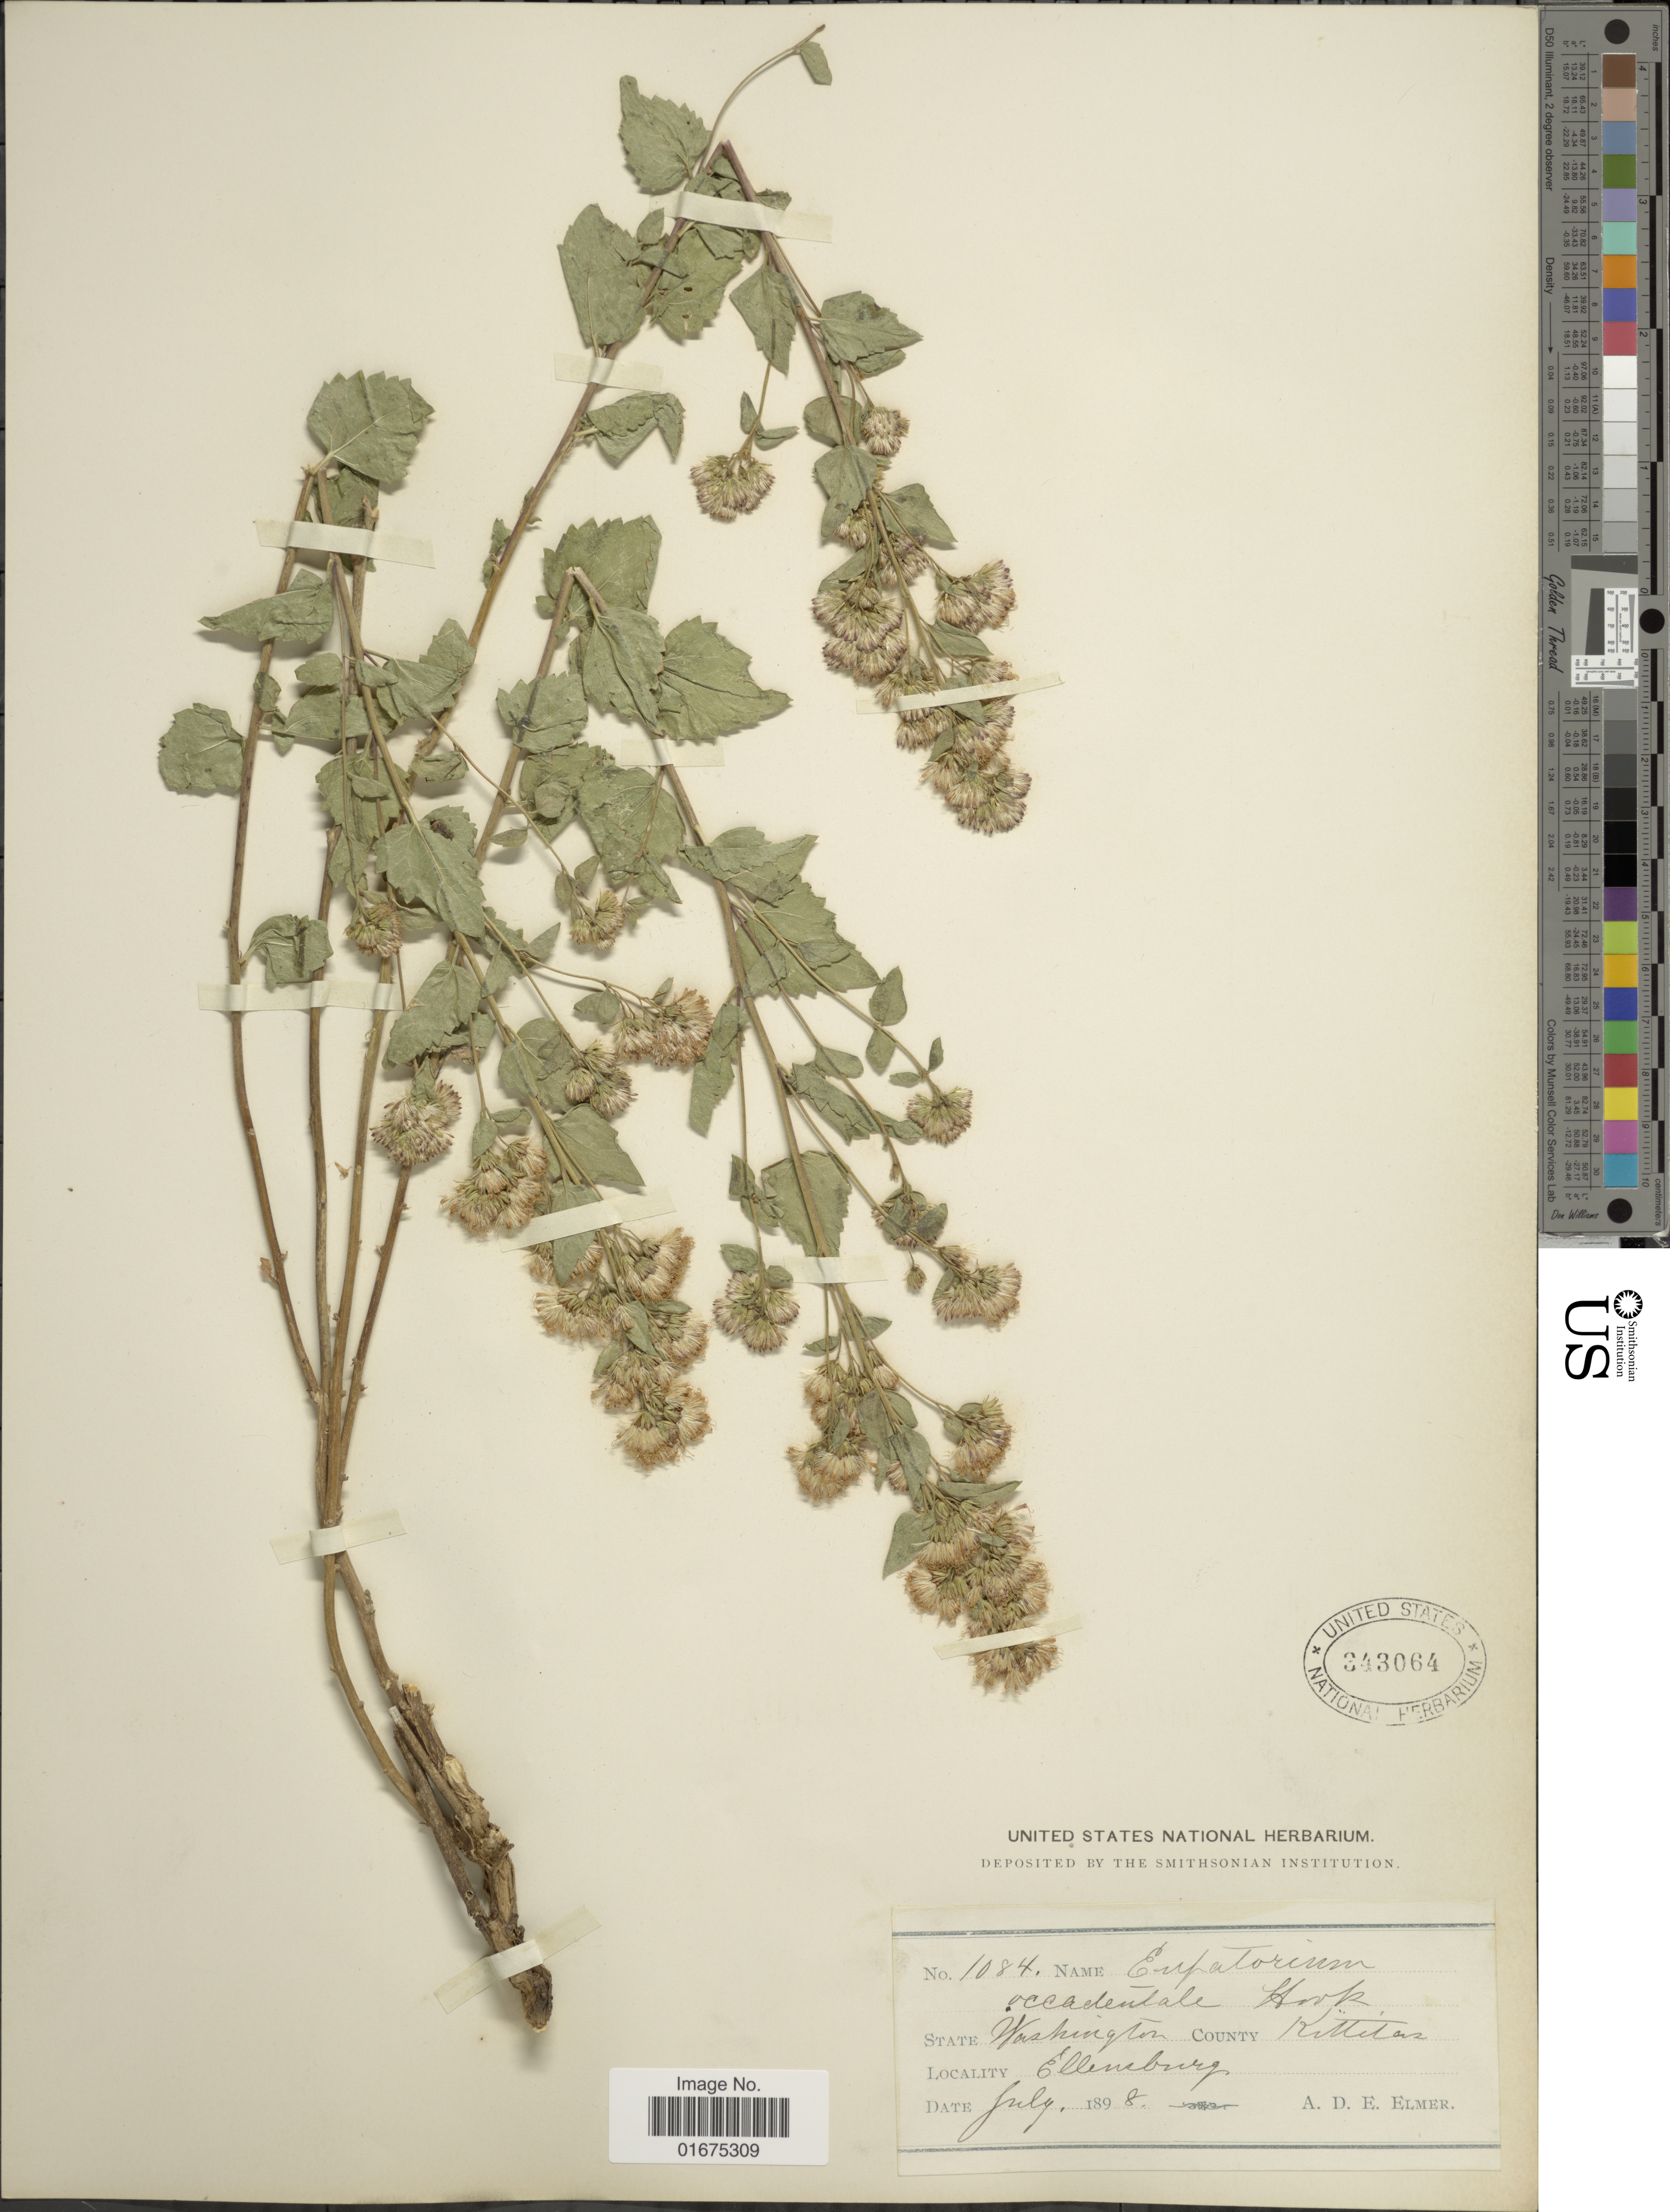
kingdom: Plantae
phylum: Tracheophyta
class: Magnoliopsida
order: Asterales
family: Asteraceae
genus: Ageratina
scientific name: Ageratina occidentalis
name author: (Hook.) R.M. King & H. Rob.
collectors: A. D. E. Elmer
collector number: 1084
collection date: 1898-07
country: United States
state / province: Washington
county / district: Kittitas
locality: County Kittitas, Ellensburg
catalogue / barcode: US 343064